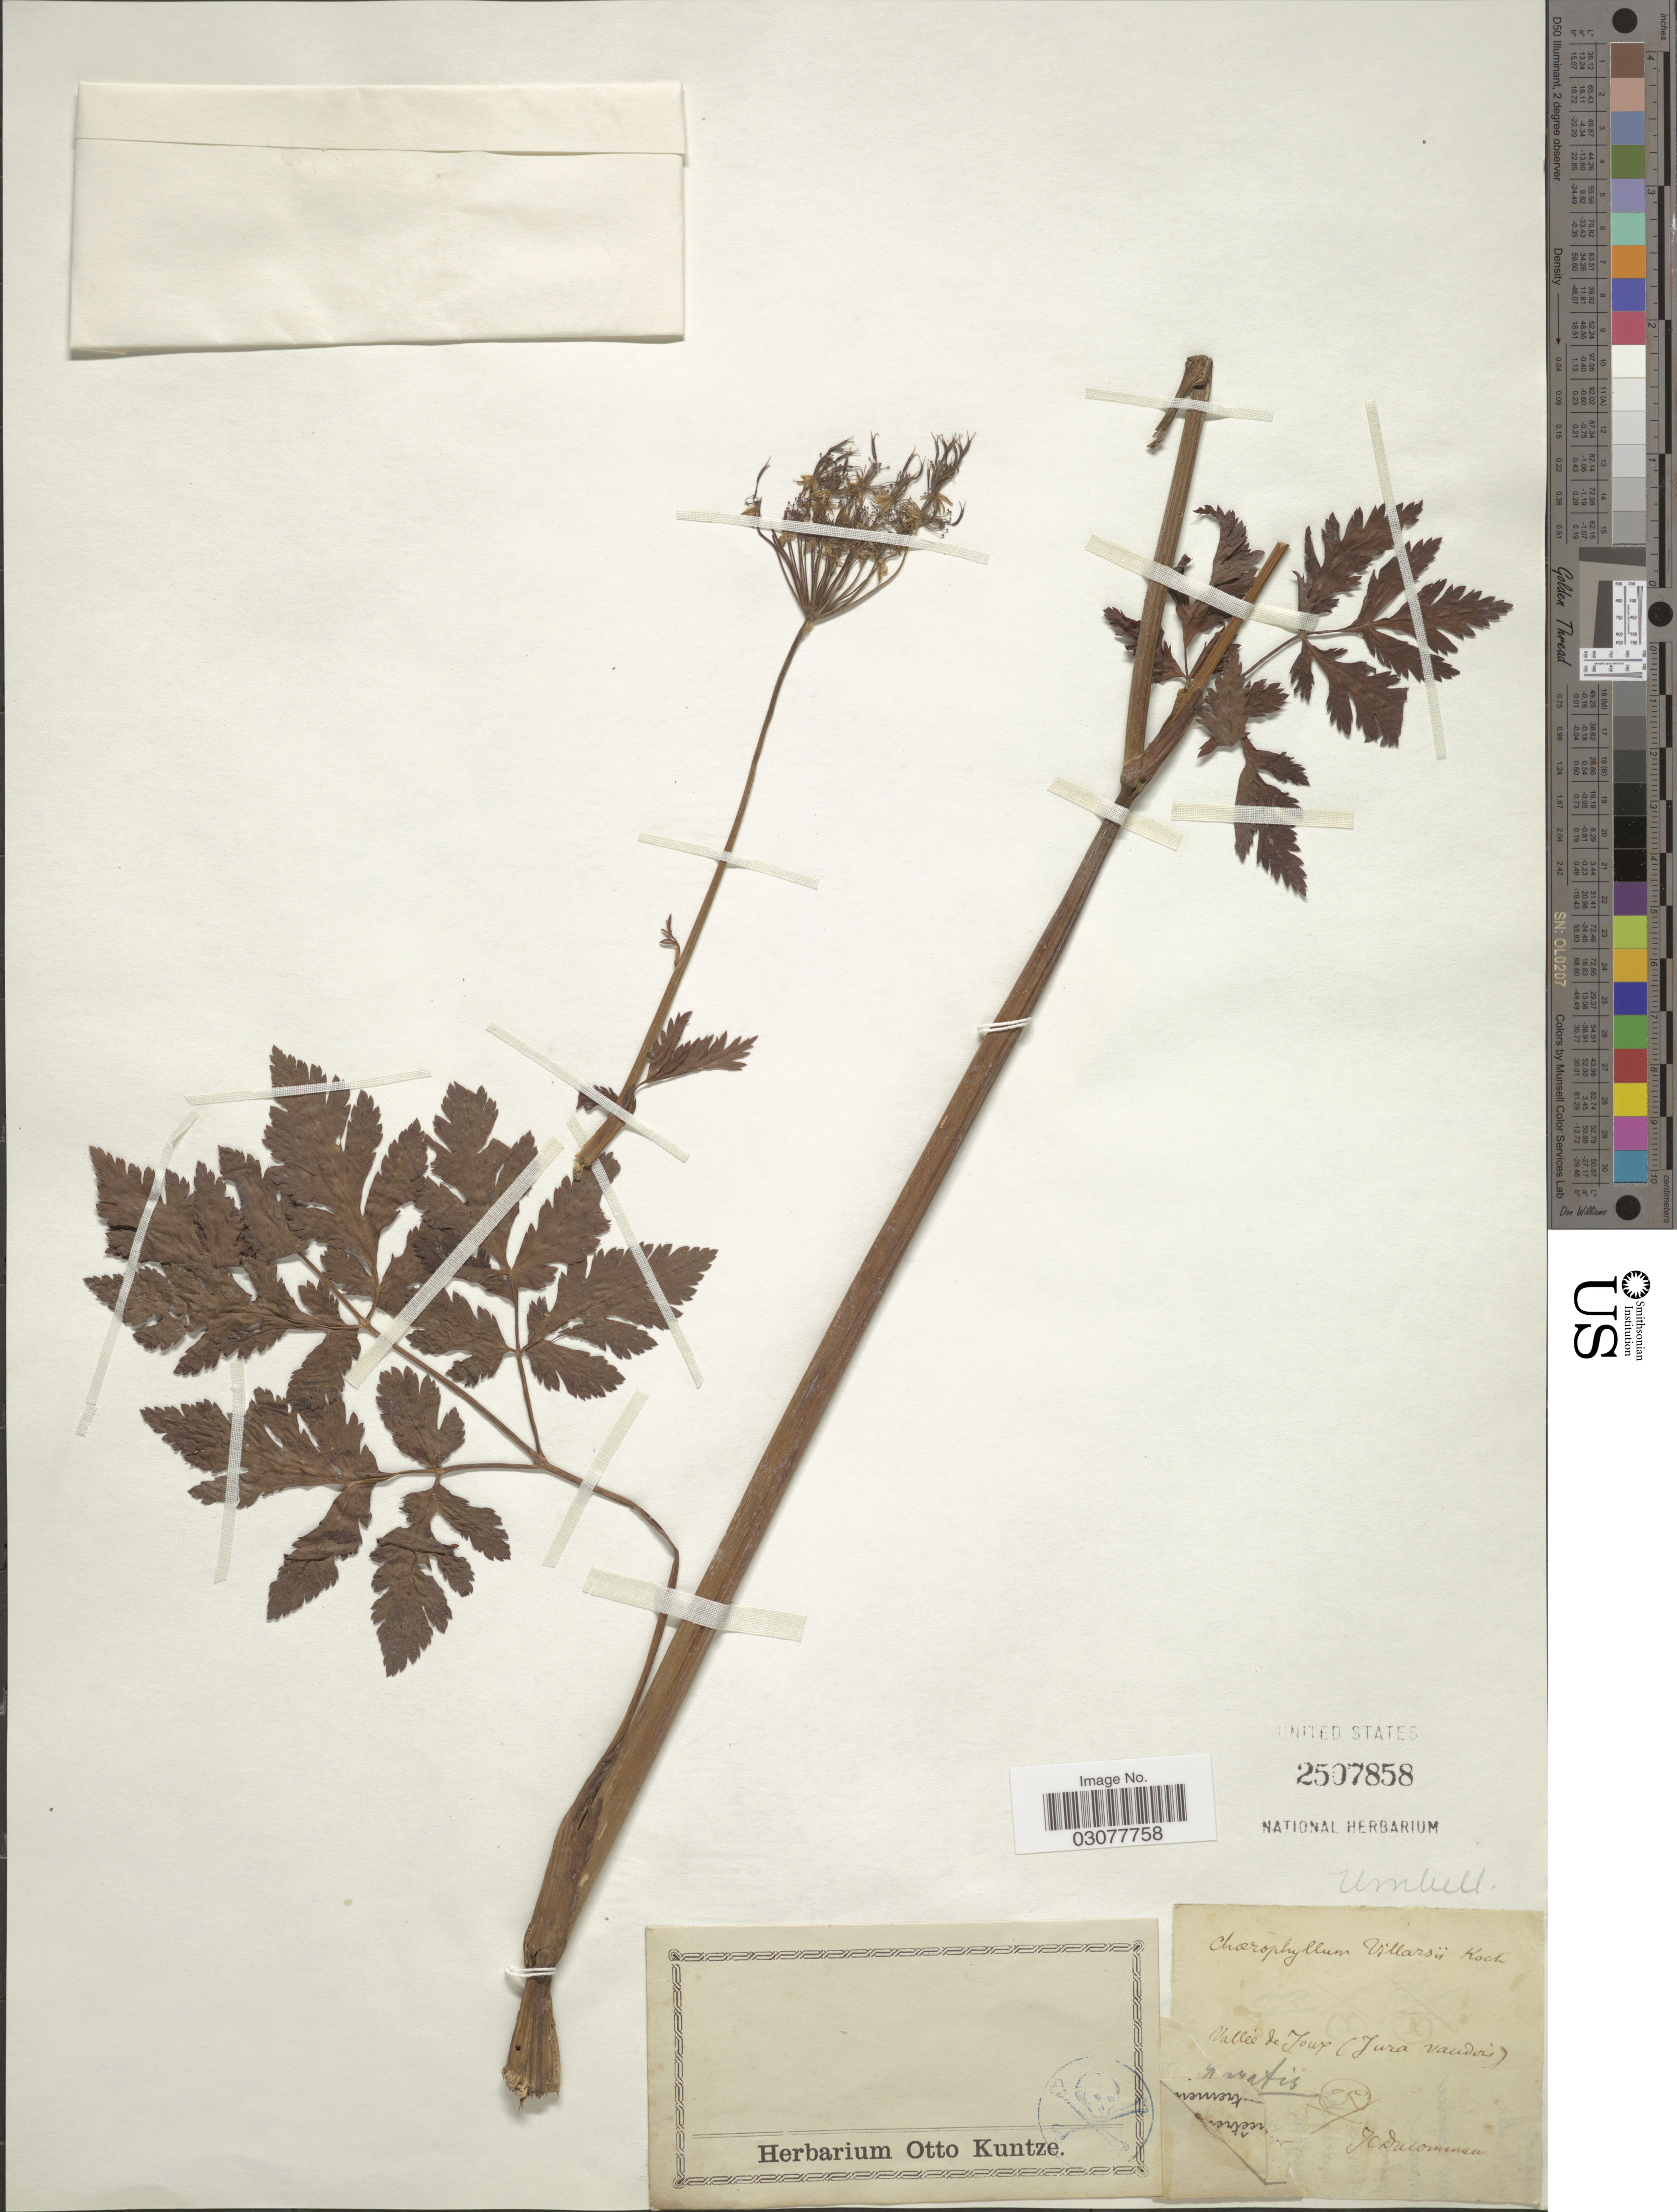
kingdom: Plantae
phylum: Tracheophyta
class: Magnoliopsida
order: Apiales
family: Apiaceae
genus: Chaerophyllum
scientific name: Chaerophyllum villarsii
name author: W.D.J. Koch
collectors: J. Ducommun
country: Switzerland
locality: Vallée de Joux (Jura vaudois).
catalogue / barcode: US 2507858